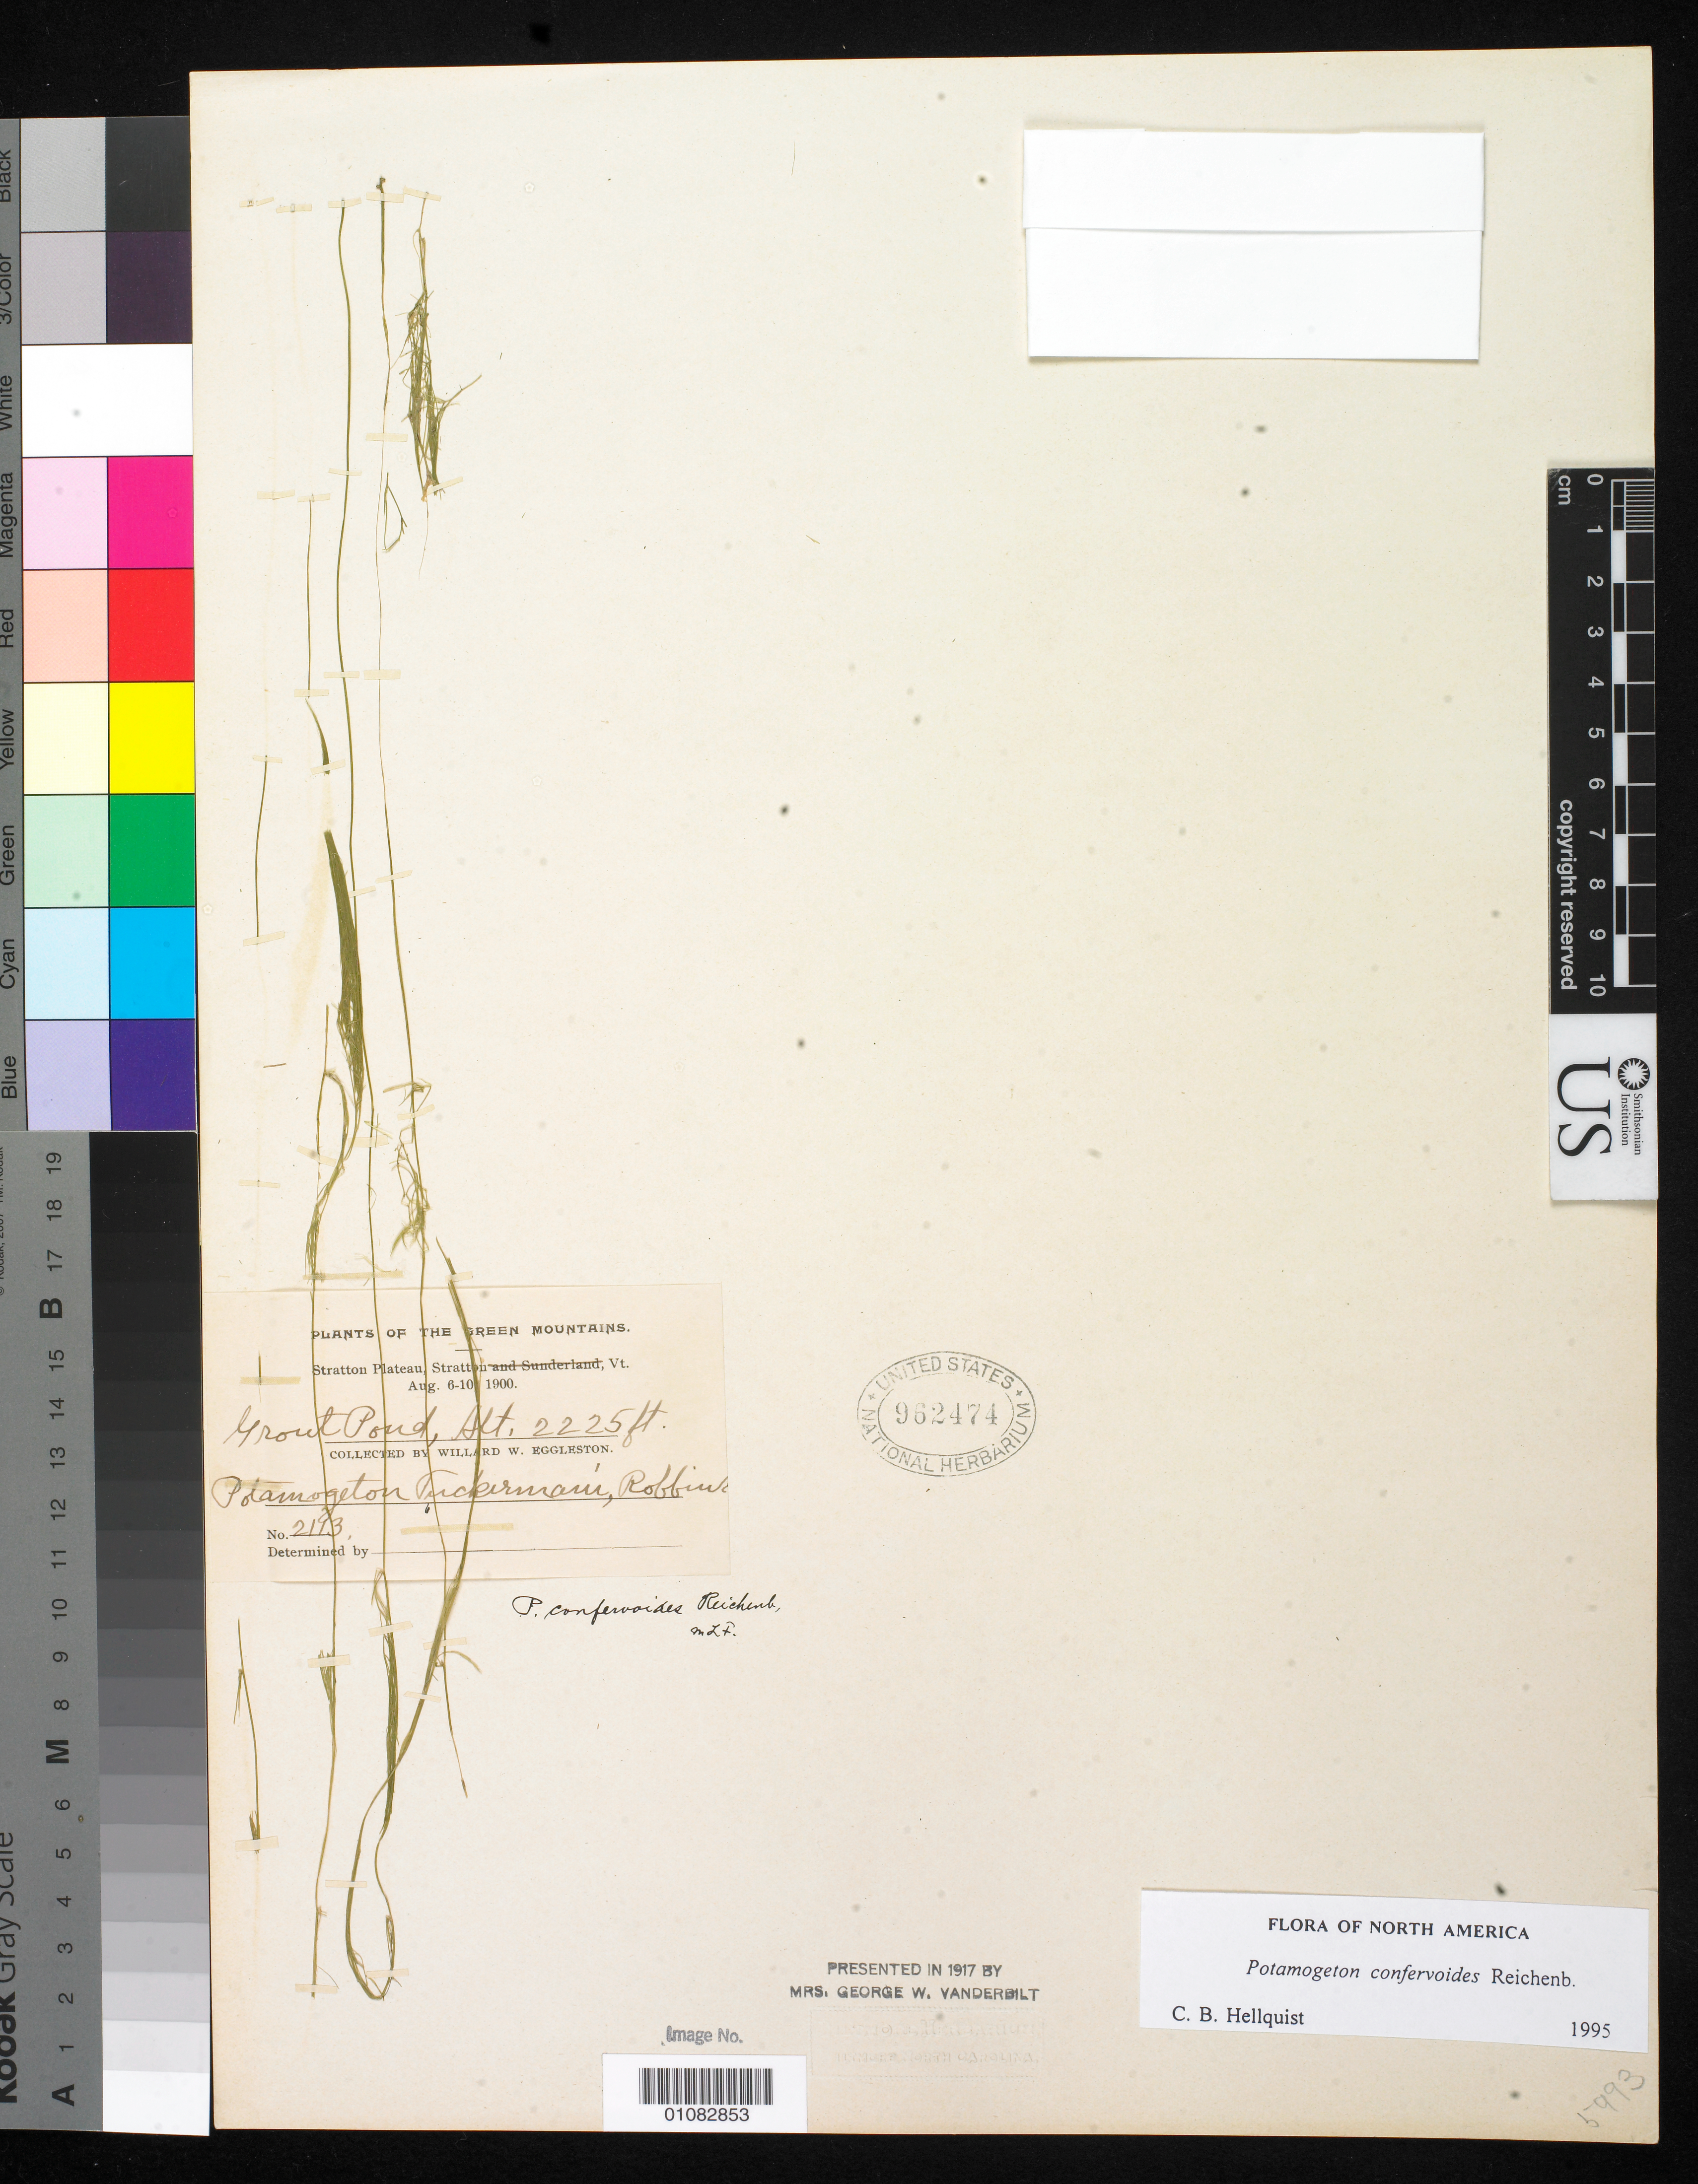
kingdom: Plantae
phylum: Tracheophyta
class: Liliopsida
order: Alismatales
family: Potamogetonaceae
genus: Potamogeton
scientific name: Potamogeton confervoides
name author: Rchb.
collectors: W. W. Eggleston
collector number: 2193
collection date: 1900-08-06/1900-08-10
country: United States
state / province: Vermont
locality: Stratton, Stratton Plateau, Grout Pond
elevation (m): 678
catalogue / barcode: US 962474